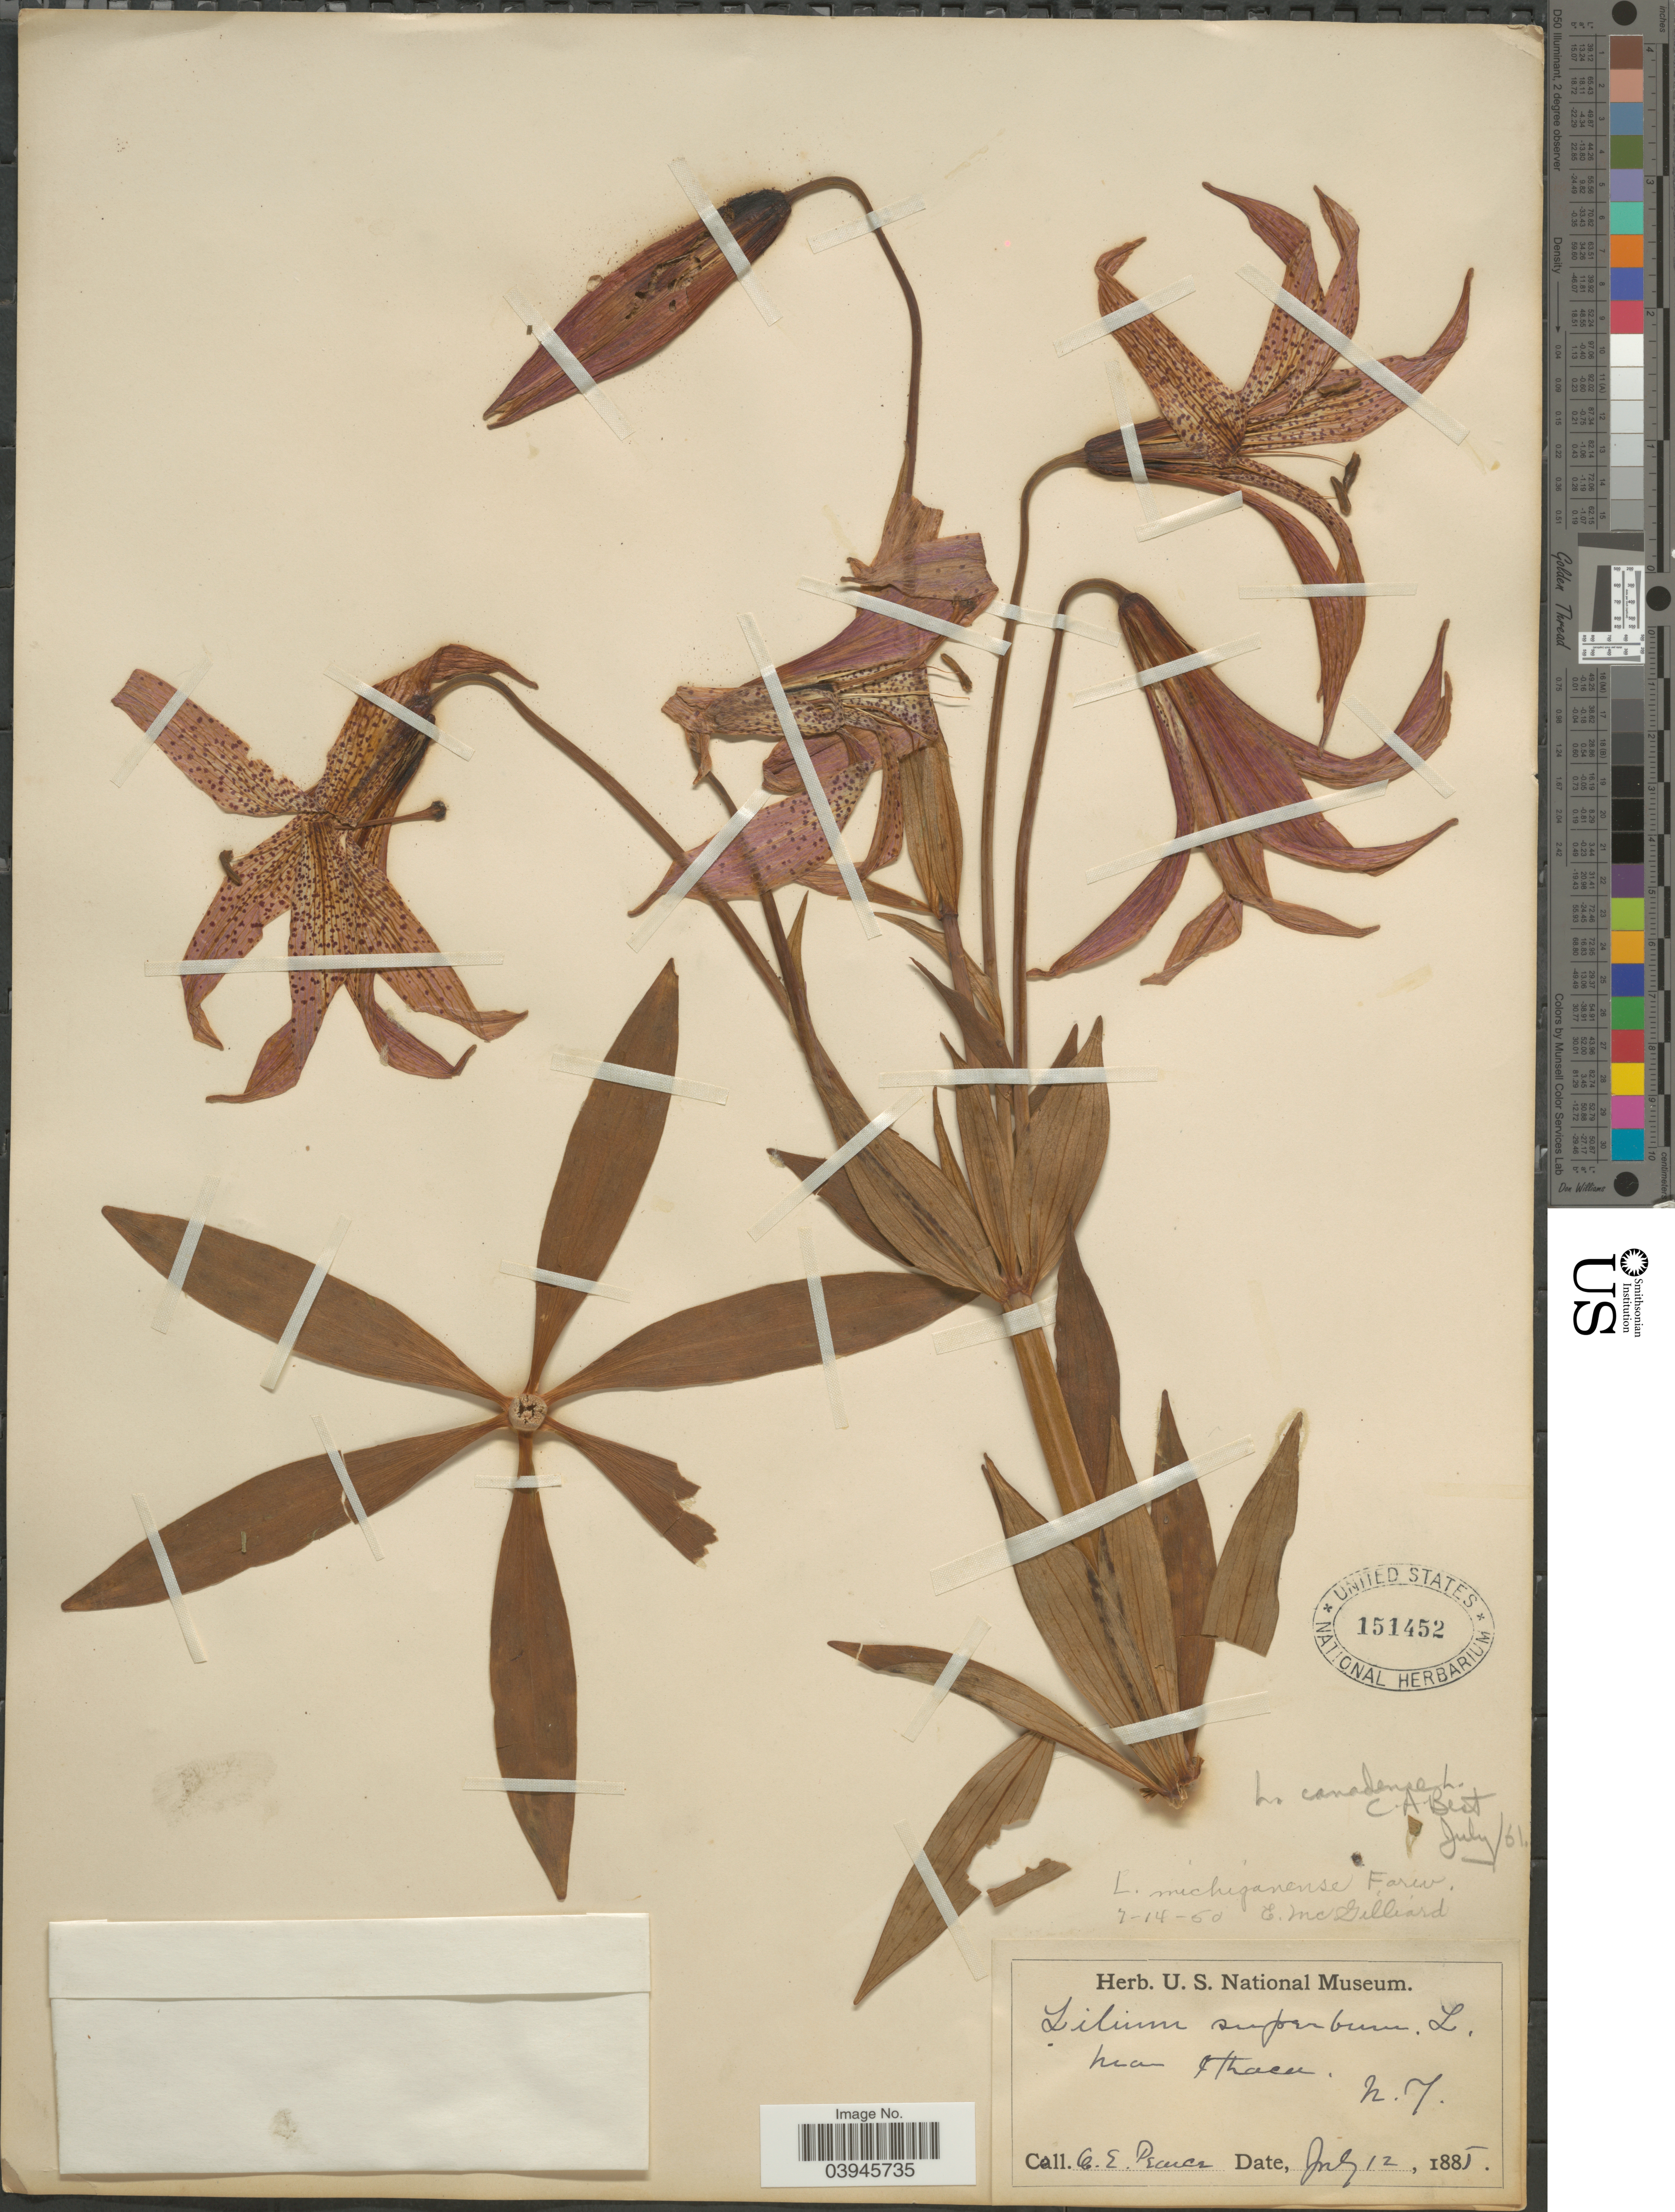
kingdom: Plantae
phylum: Tracheophyta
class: Liliopsida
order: Liliales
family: Liliaceae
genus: Lilium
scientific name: Lilium canadense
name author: L.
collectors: O. E. Pearce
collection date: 1885-07-12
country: United States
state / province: New York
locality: Near Ithaca.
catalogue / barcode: US 151452